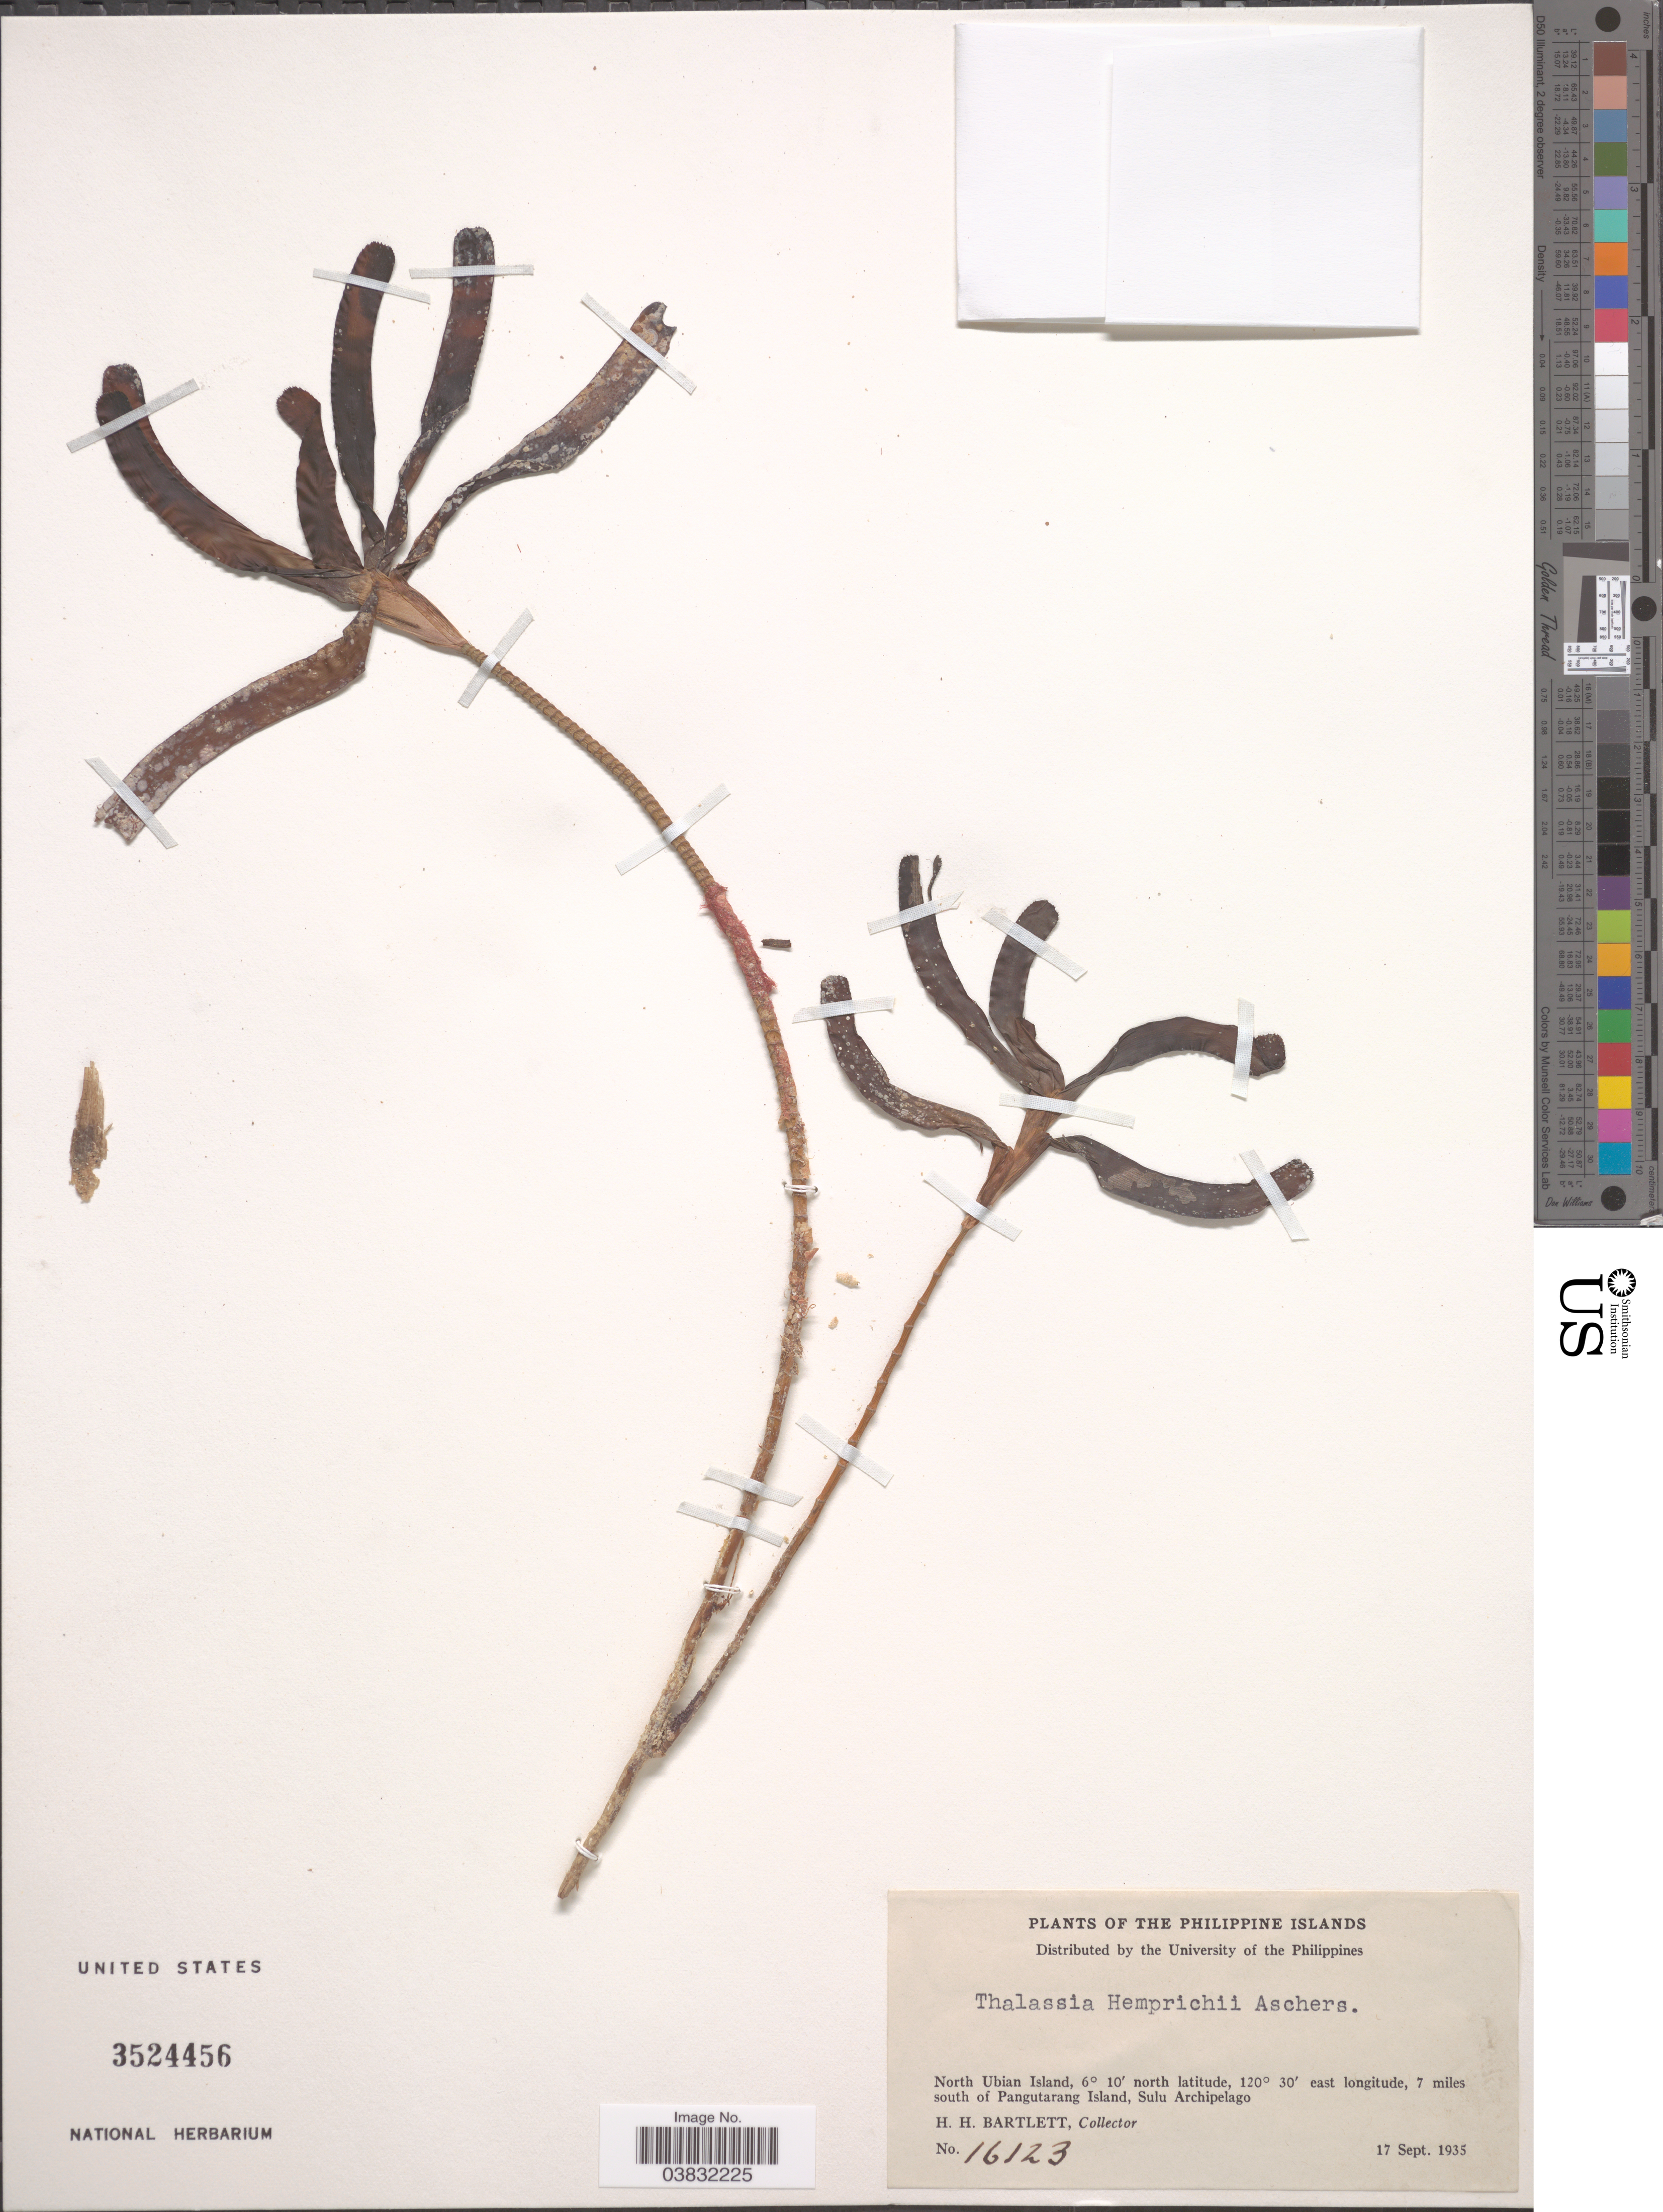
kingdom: Plantae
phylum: Tracheophyta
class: Liliopsida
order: Alismatales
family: Hydrocharitaceae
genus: Thalassia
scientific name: Thalassia hemprichii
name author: Asch.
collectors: H. H. Bartlett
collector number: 16123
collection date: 1935-09-17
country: Philippines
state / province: Muslim Mindanao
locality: North Ubian Island, 7 miles south of Pangutarang Island, Sulu Archipelago.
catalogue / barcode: US 3524456